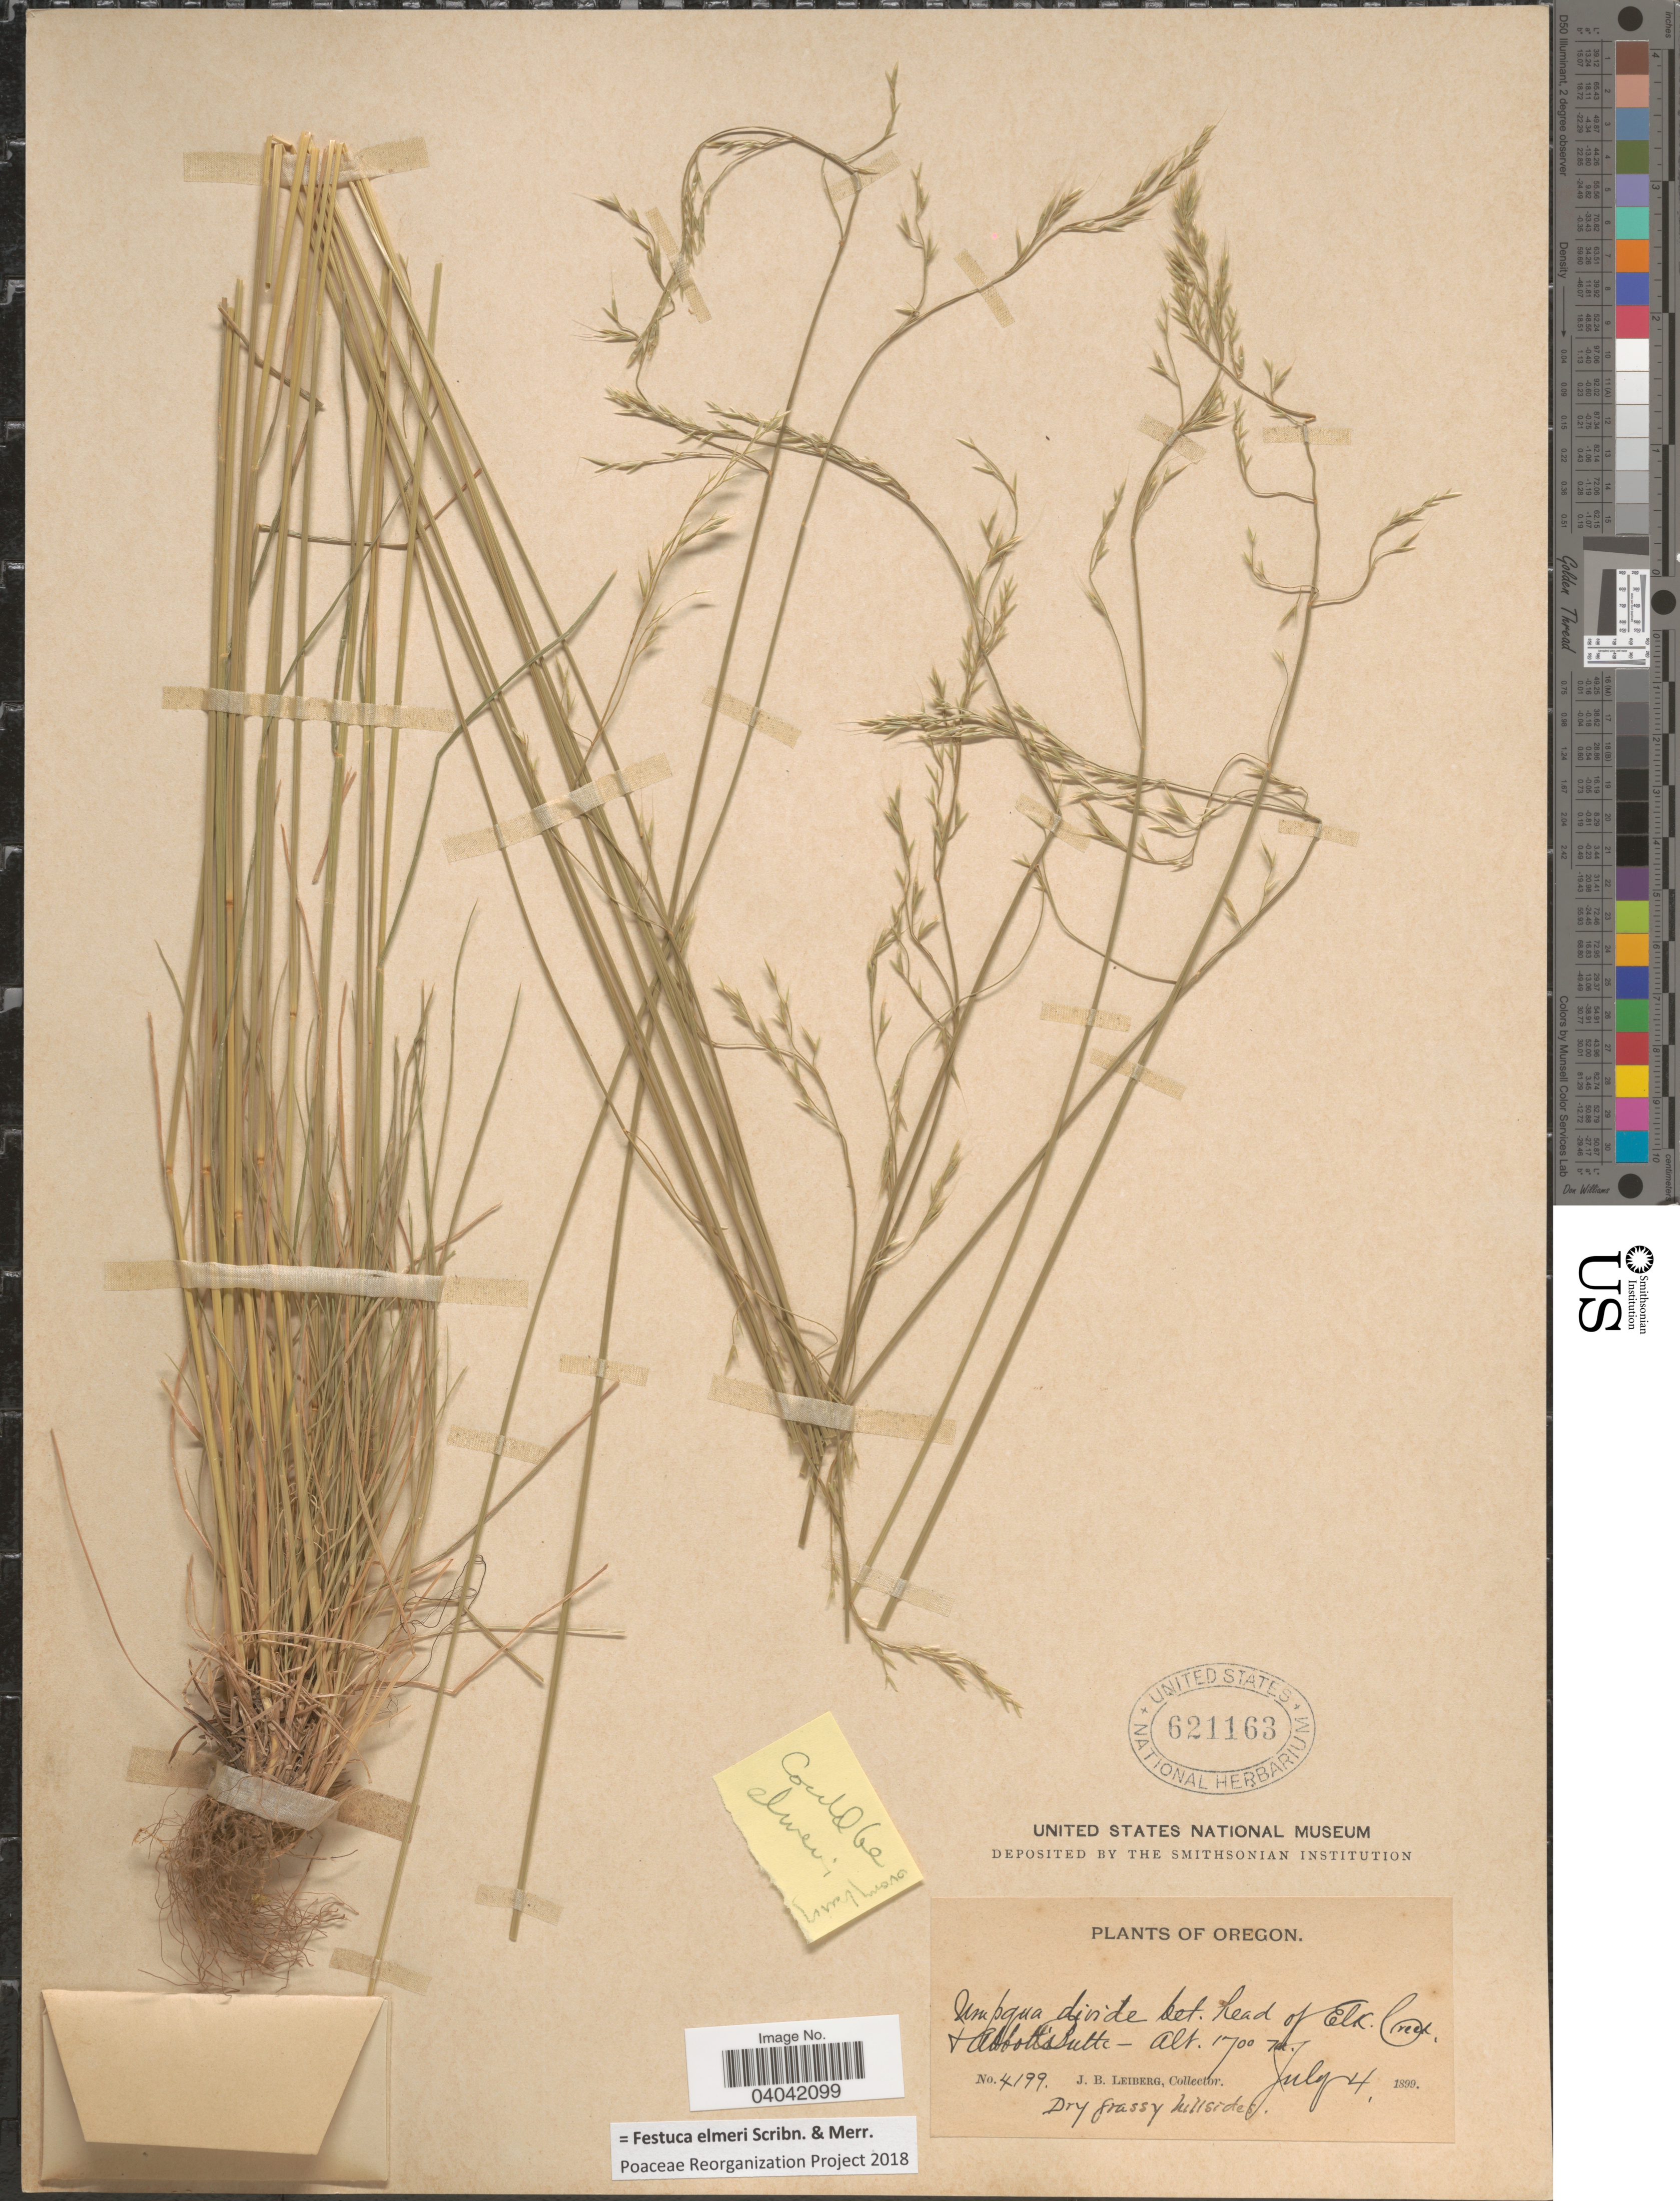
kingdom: Plantae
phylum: Tracheophyta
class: Liliopsida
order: Poales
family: Poaceae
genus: Festuca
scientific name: Festuca elmeri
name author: Scribn. & Merr.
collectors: J. B. Leiberg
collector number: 4199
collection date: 1899-07-04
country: United States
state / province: Oregon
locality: Umpqua divide bet. head of Elk Creek & Abbott's Butte.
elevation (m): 1700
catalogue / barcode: US 621163